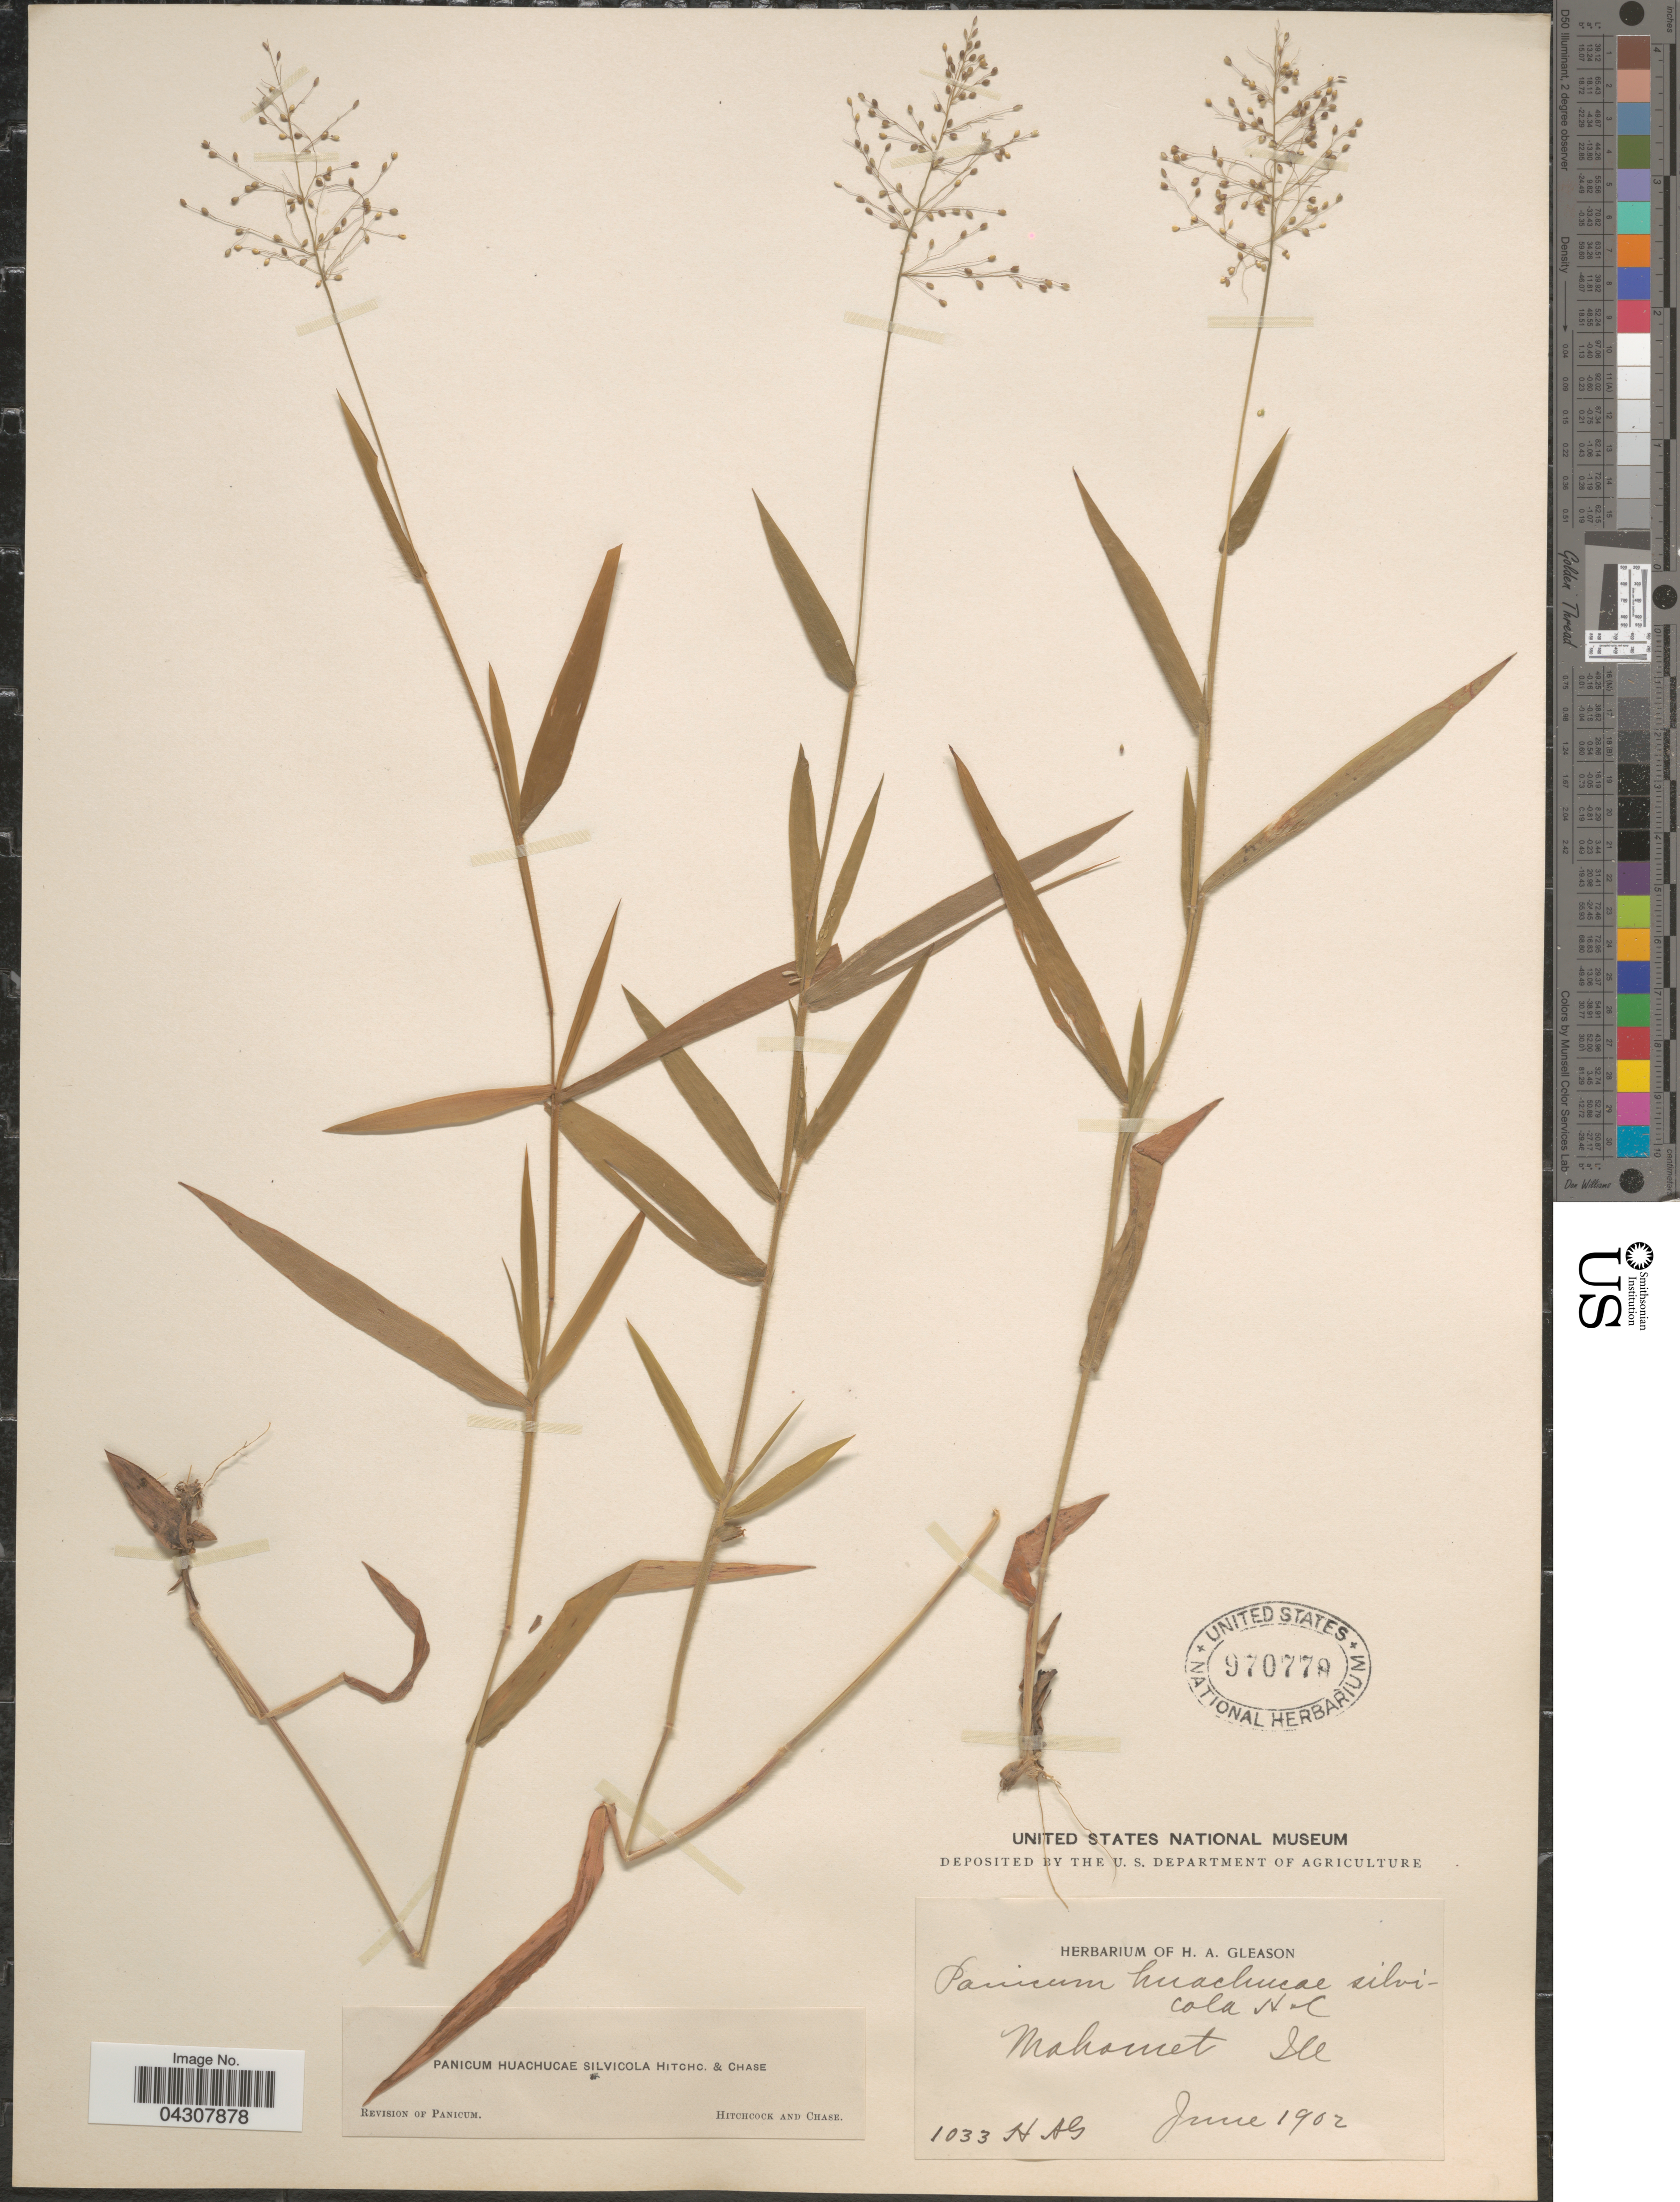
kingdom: Plantae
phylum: Tracheophyta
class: Liliopsida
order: Poales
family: Poaceae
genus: Dichanthelium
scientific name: Dichanthelium acuminatum var. acuminatum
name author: (Sw.) Gould & C.A. Clark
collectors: H. A. Gleason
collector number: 1033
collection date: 1902-06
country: United States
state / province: Illinois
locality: Mahomet.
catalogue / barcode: US 970779